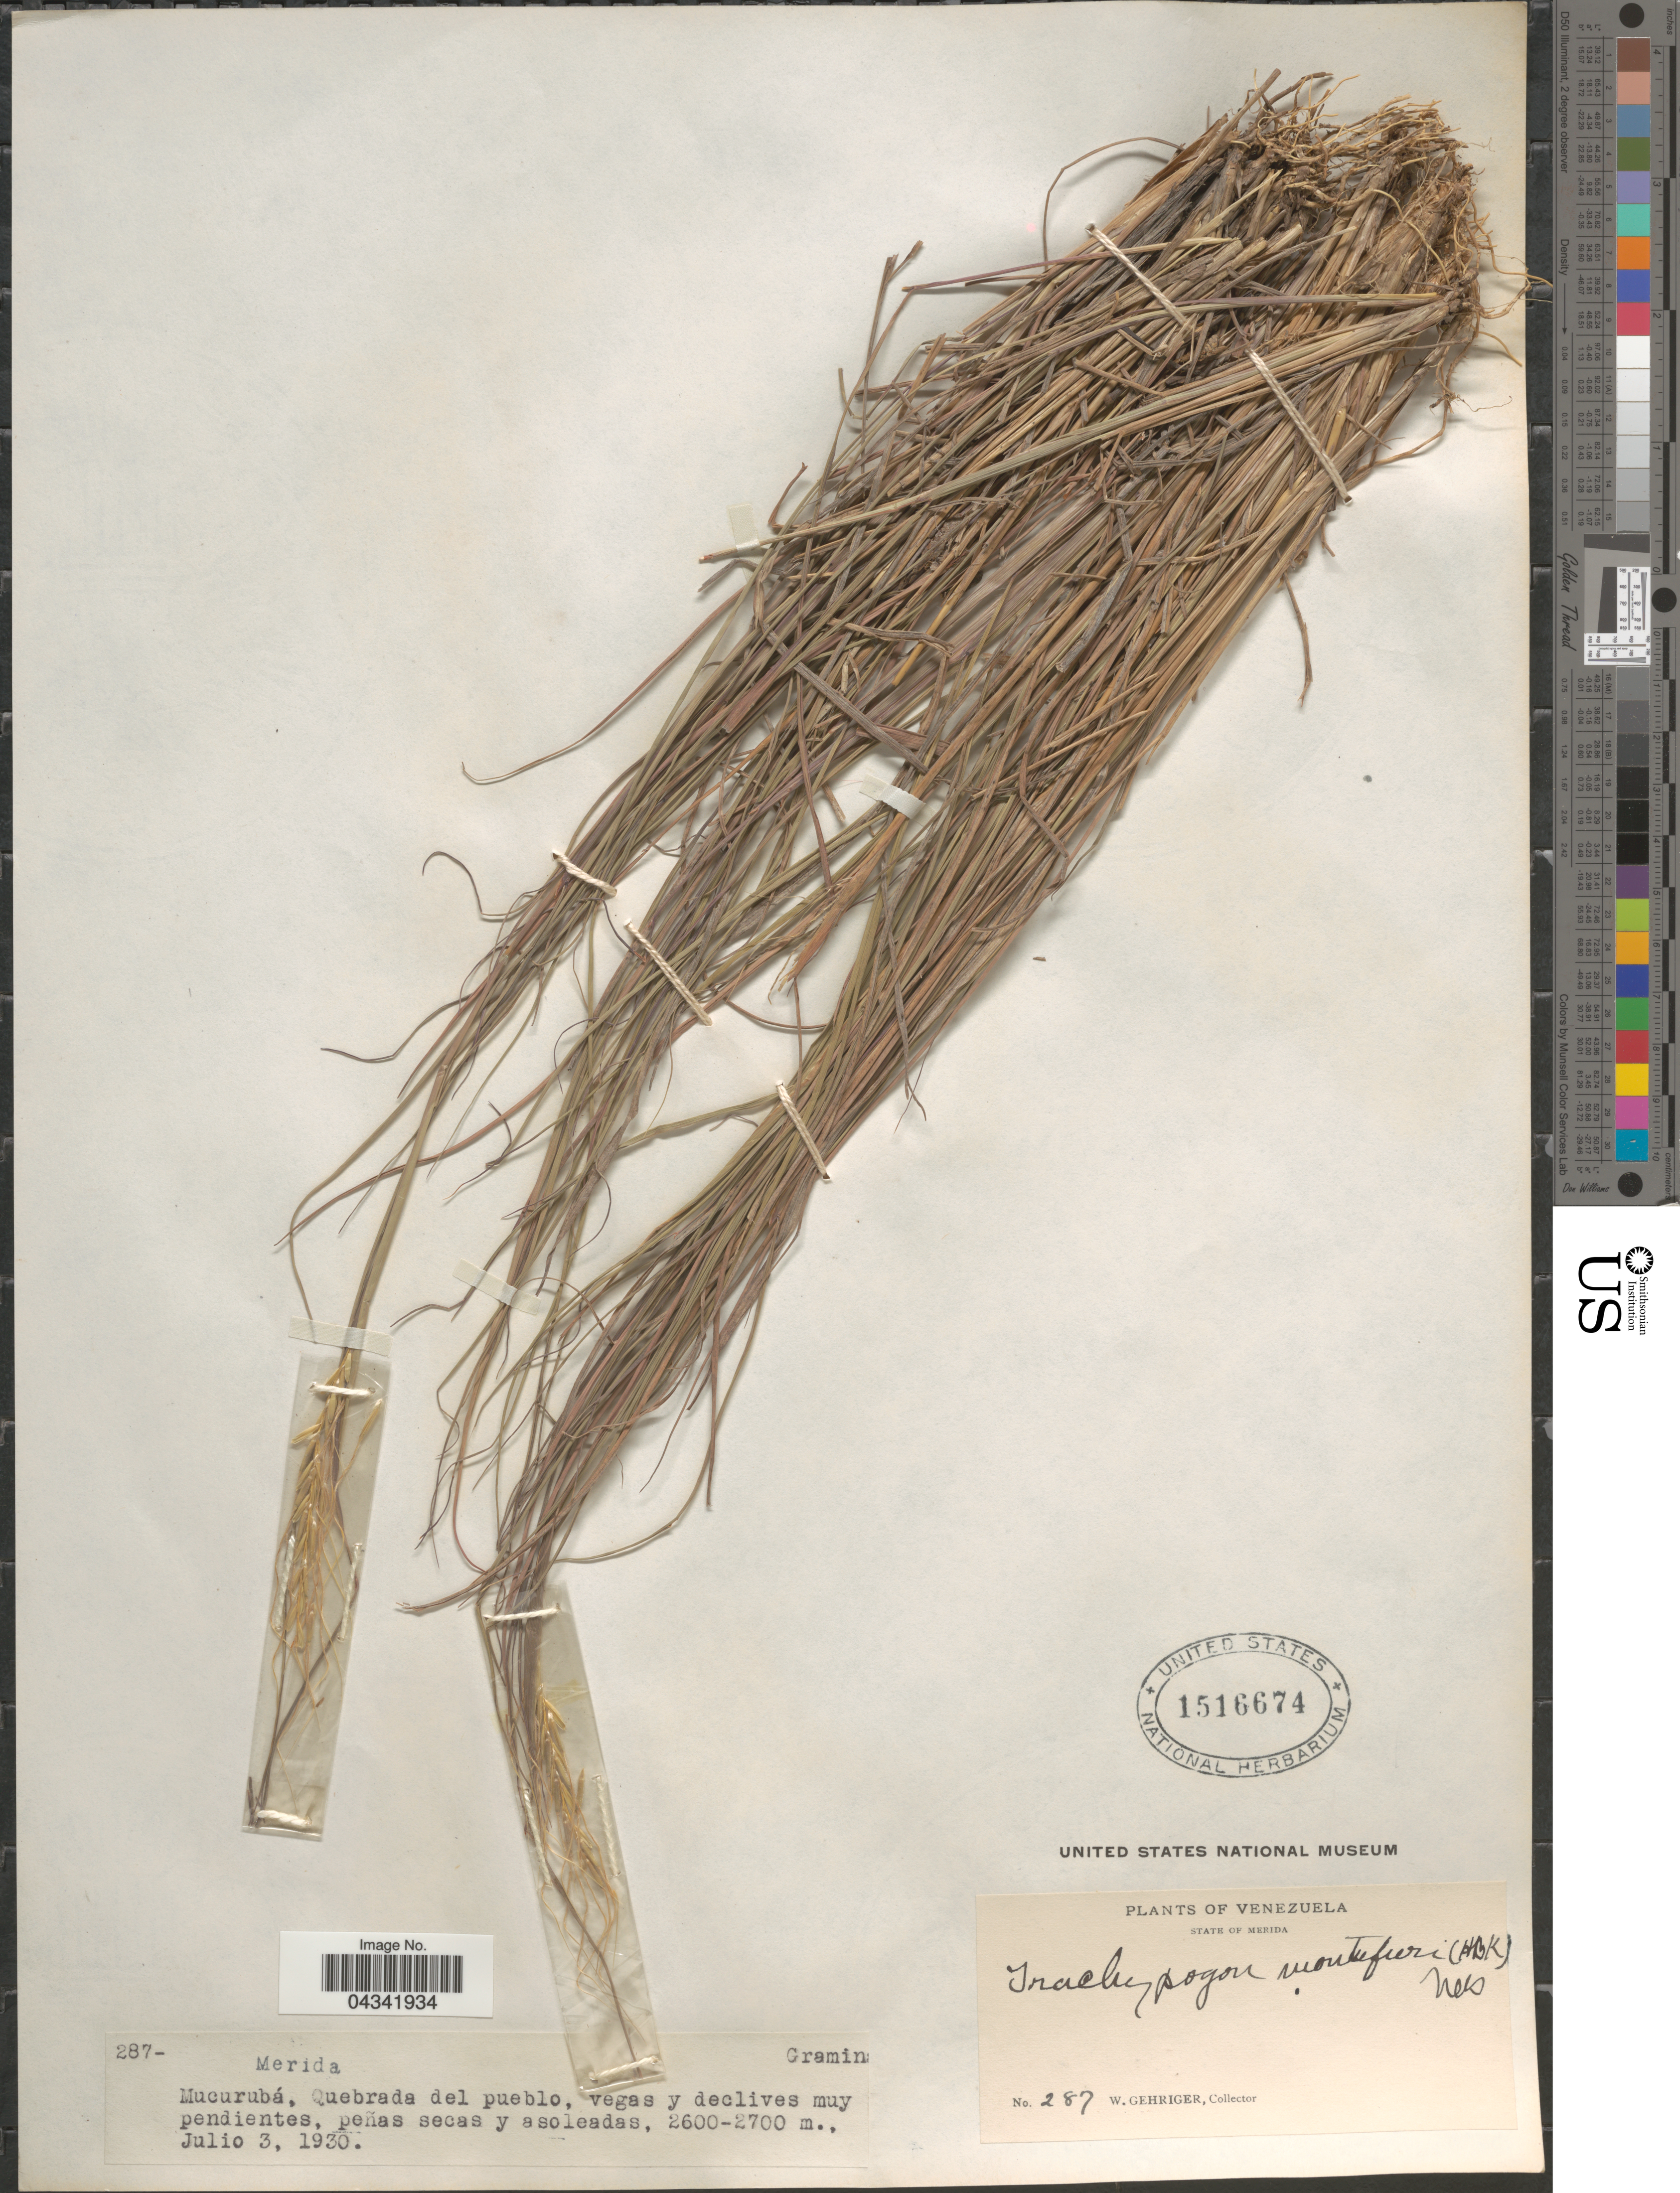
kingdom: Plantae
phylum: Tracheophyta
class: Liliopsida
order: Poales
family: Poaceae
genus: Trachypogon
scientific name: Trachypogon spicatus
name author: (L. f.) Kuntze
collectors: W. Gehriger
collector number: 287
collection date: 1930-07-03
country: Venezuela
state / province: Merida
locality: Mucurubá, Quebrada del pueblo, vegas y declives muy pendientes, peñas secas y asoleadas.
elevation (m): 2600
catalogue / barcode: US 1516674